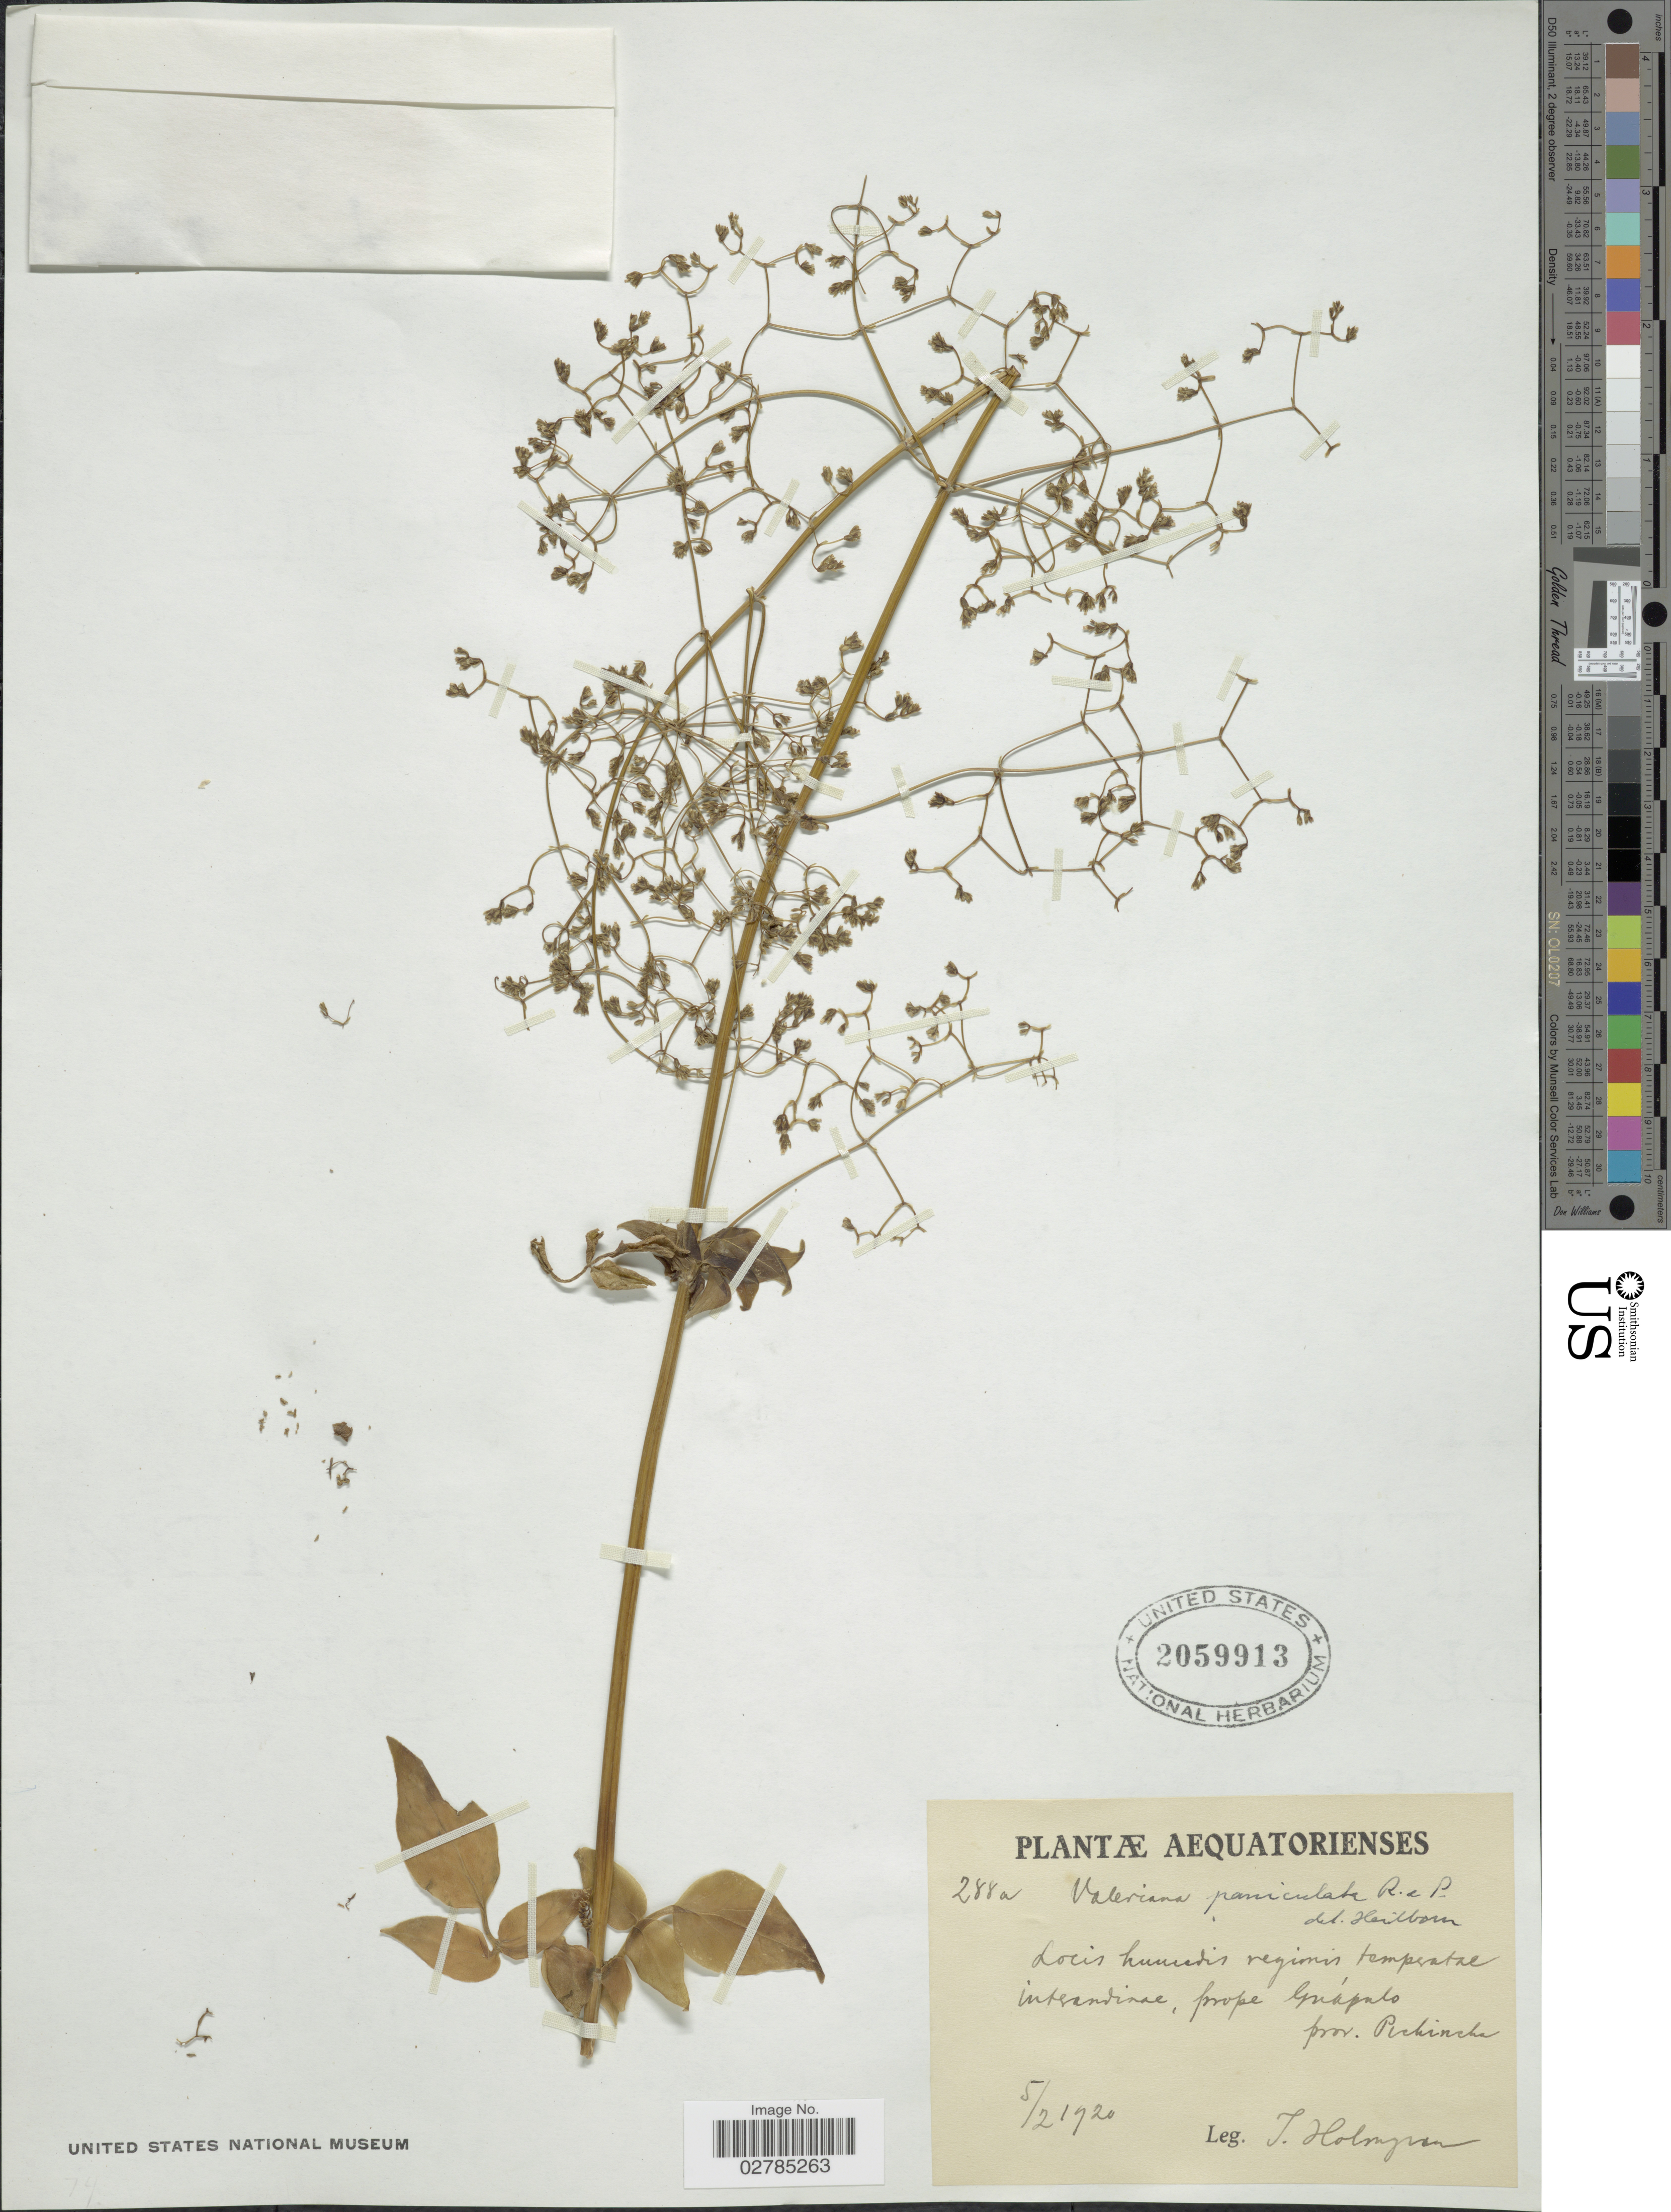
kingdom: Plantae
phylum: Tracheophyta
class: Magnoliopsida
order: Dipsacales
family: Caprifoliaceae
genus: Valeriana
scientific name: Valeriana pyramidalis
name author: Kunth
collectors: I. Holmgren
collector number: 288a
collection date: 1920-02-05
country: Ecuador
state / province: Pichincha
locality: Locis humidis regionis temperatae interandinae, prope Guápalo.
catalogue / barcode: US 2059913